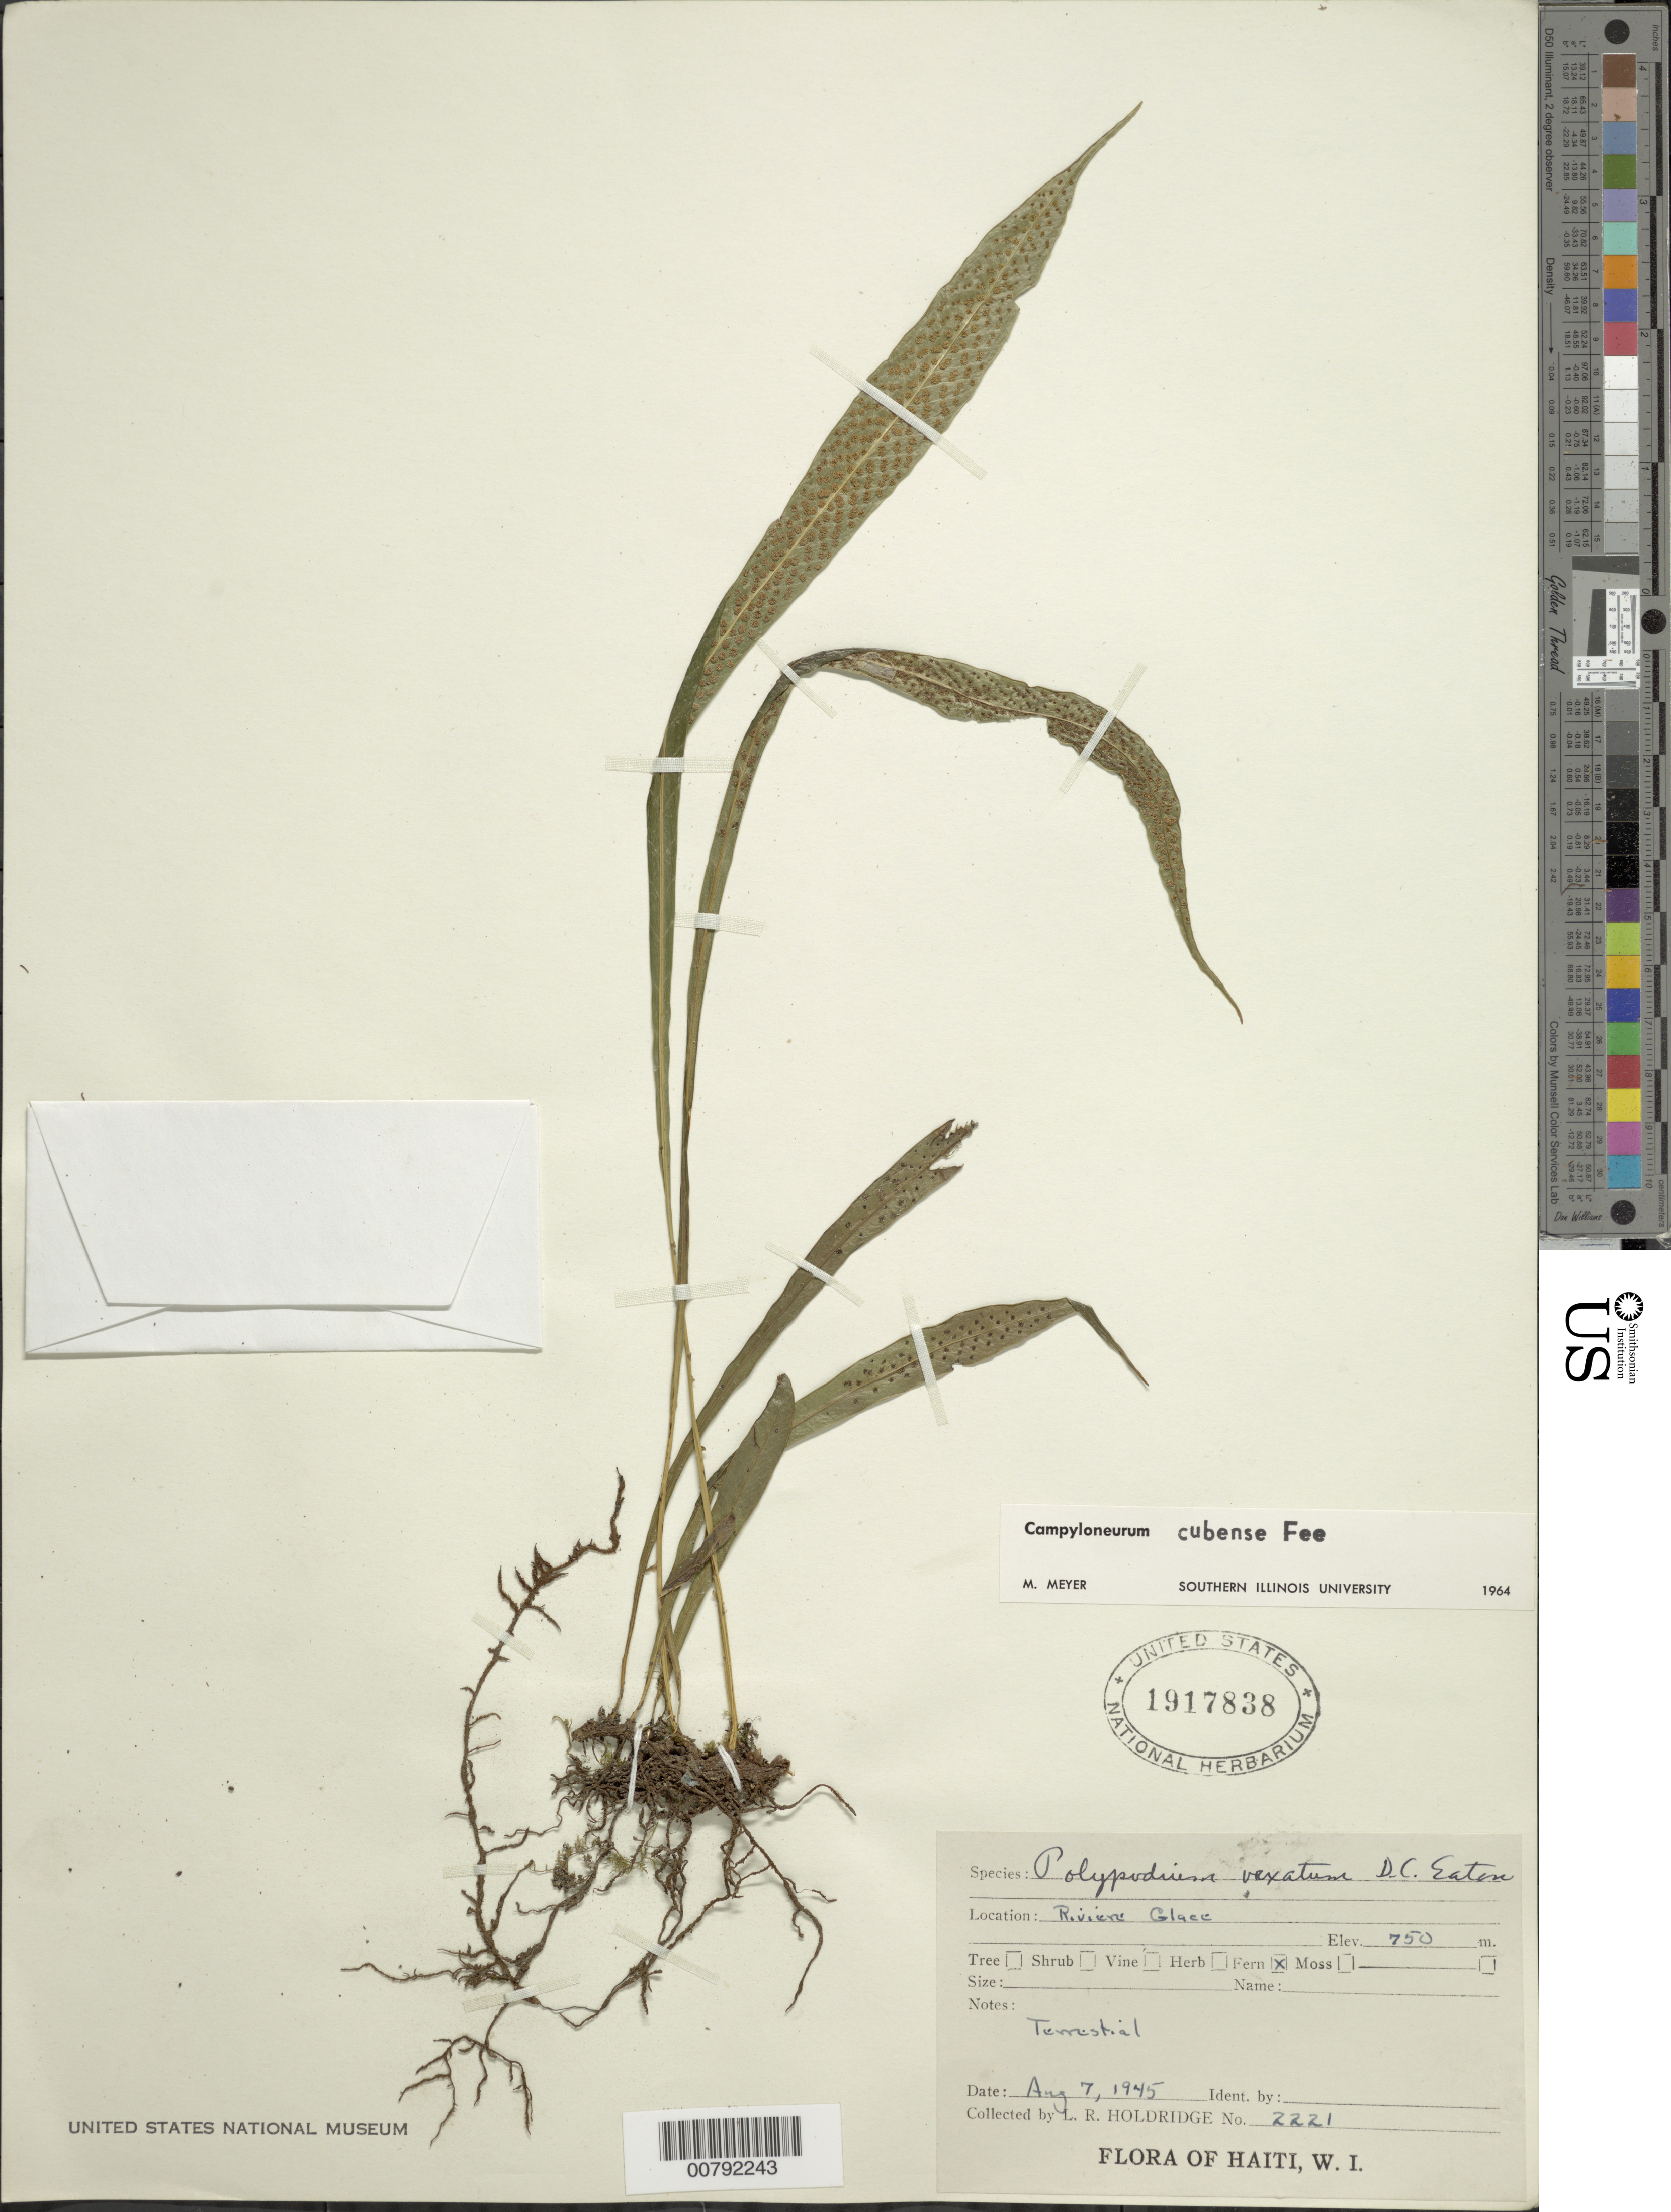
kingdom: Plantae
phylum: Tracheophyta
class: Polypodiopsida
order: Polypodiales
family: Polypodiaceae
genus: Campyloneurum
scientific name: Campyloneurum vexatum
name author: Ching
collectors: L. Holdridge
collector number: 2221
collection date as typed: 07 Aug 1945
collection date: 1945-08-07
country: Haiti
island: Hispaniola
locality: Riviere Glace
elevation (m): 750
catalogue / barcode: US 1917838